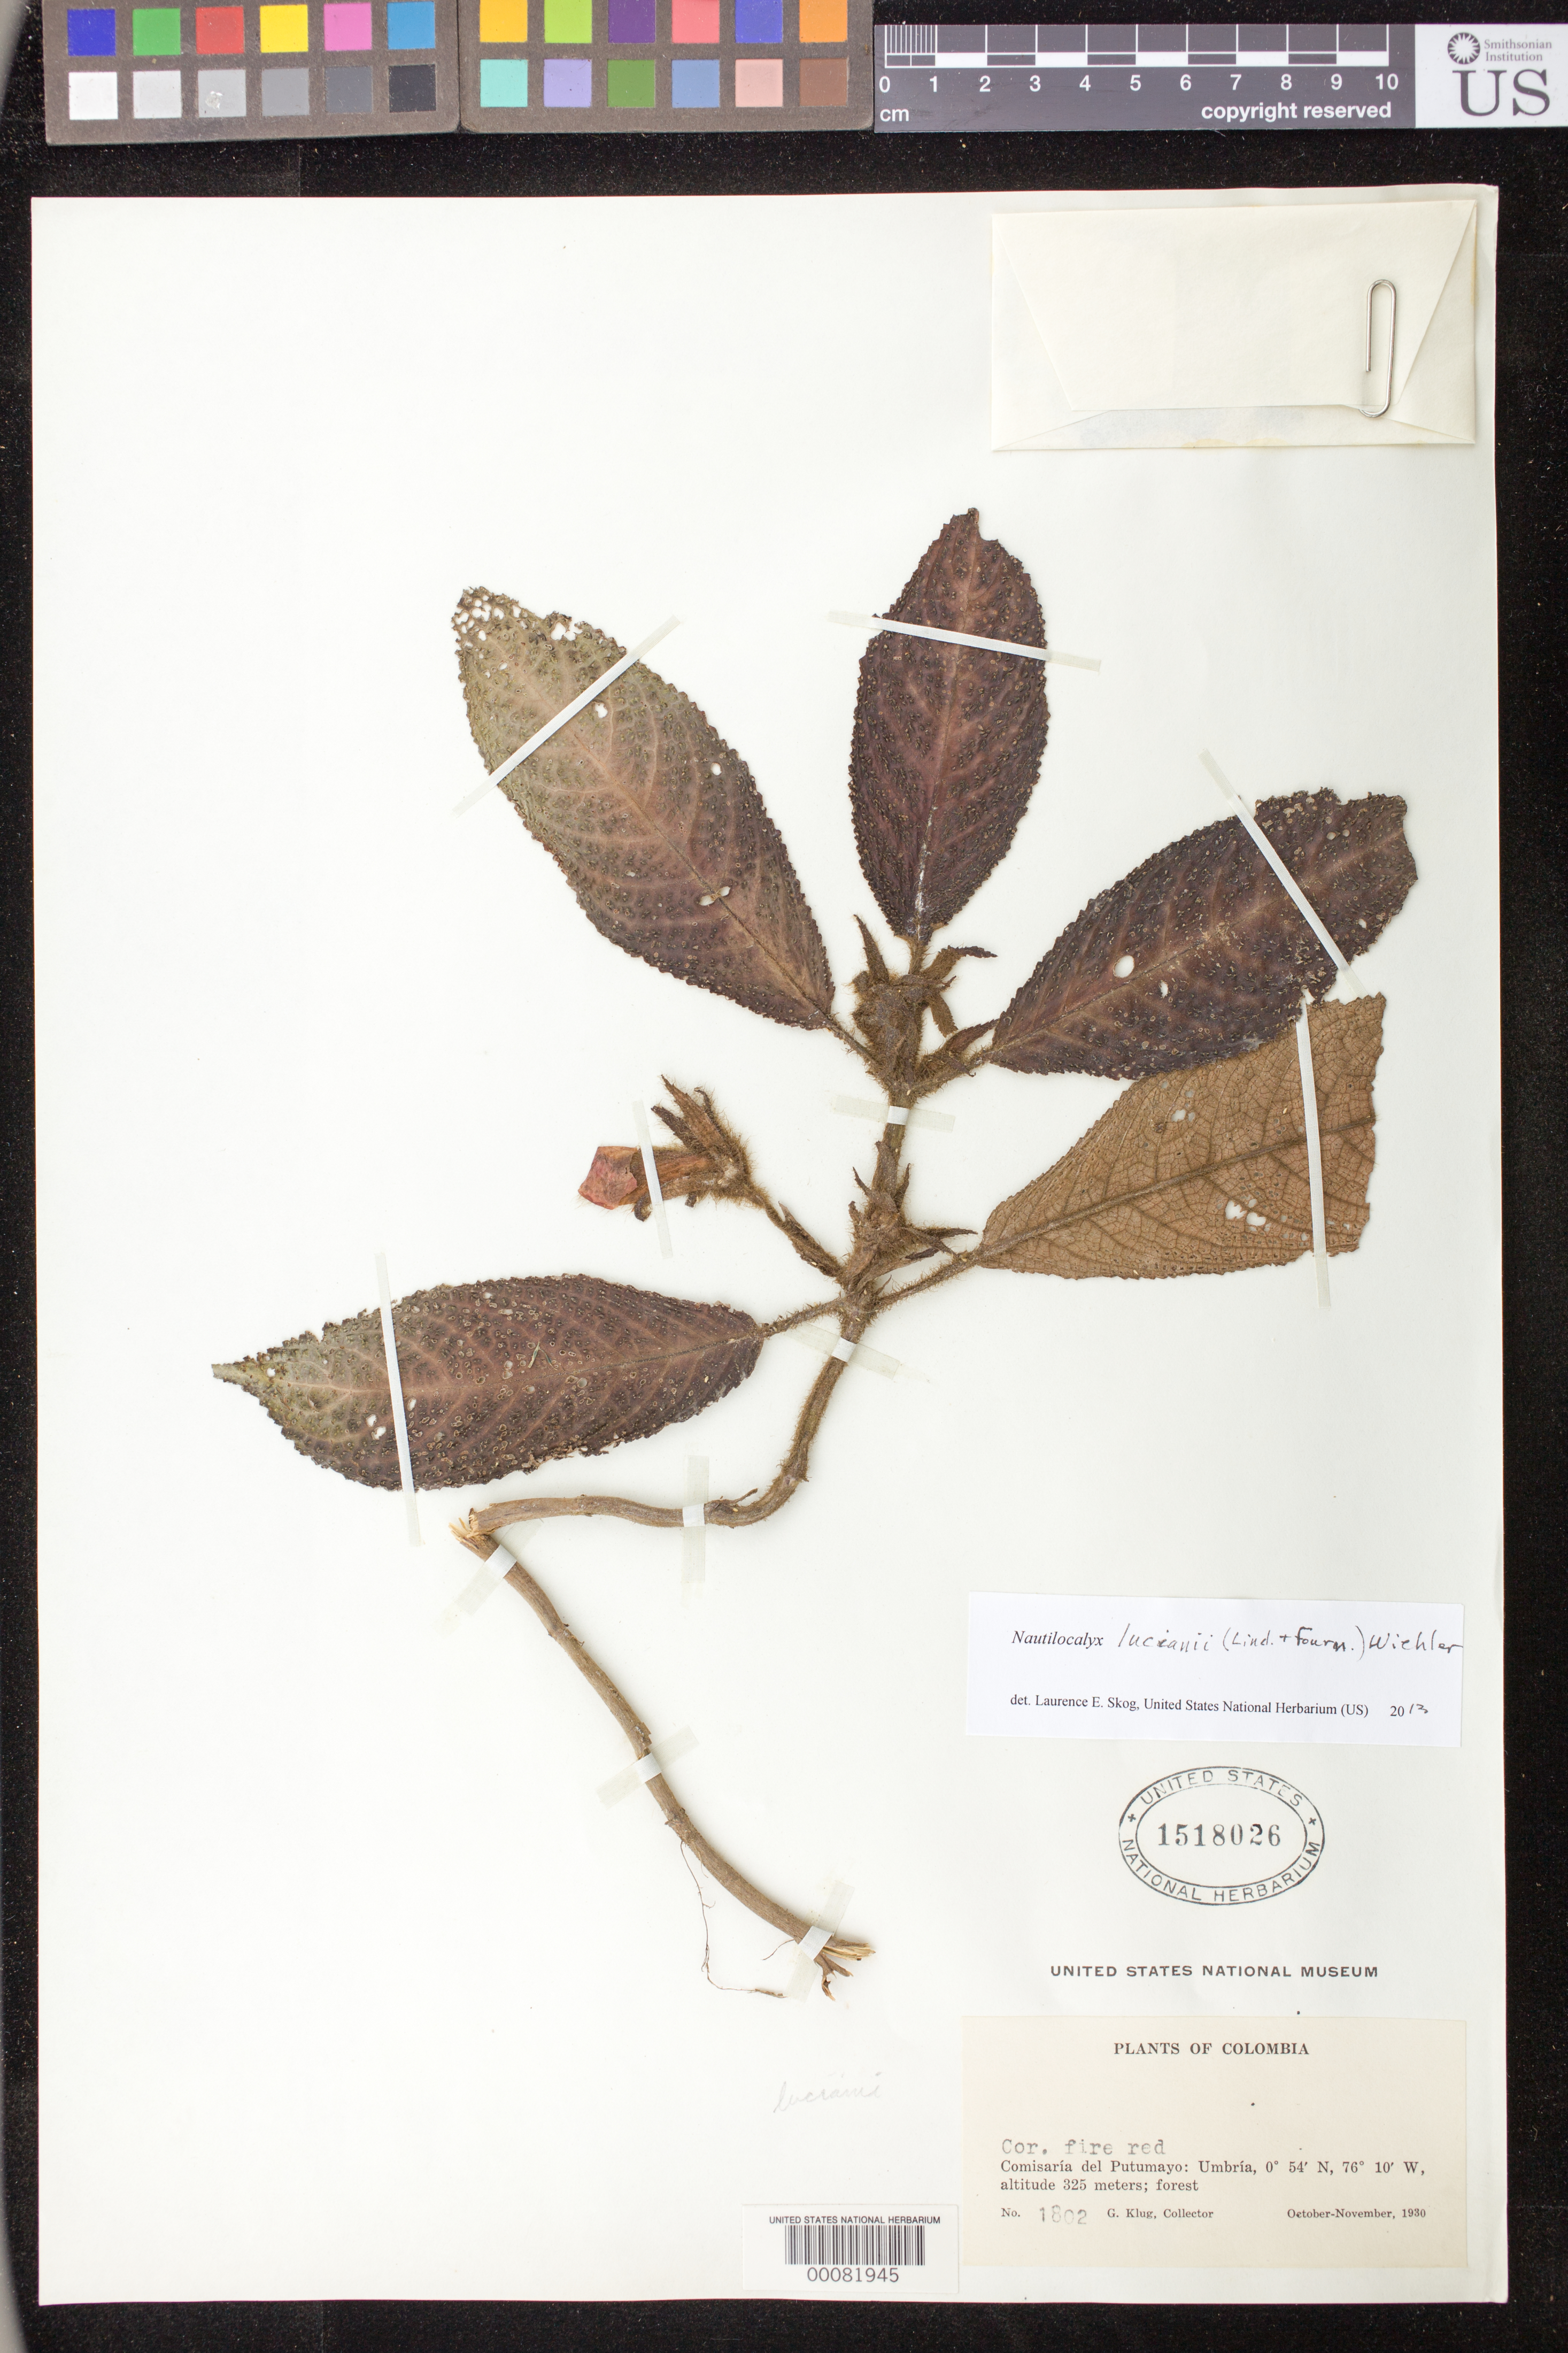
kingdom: Plantae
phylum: Tracheophyta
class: Magnoliopsida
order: Lamiales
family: Gesneriaceae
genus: Nautilocalyx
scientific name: Nautilocalyx lucianii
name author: (Linden & E. Fourn.) Wiehler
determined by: Skog, Laurence E.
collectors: G. Klug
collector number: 1802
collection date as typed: Oct-Nov 1930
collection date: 1930-10/1930-11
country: Colombia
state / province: Putumayo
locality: Umbria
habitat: Forest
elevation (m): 325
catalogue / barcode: US 1518026